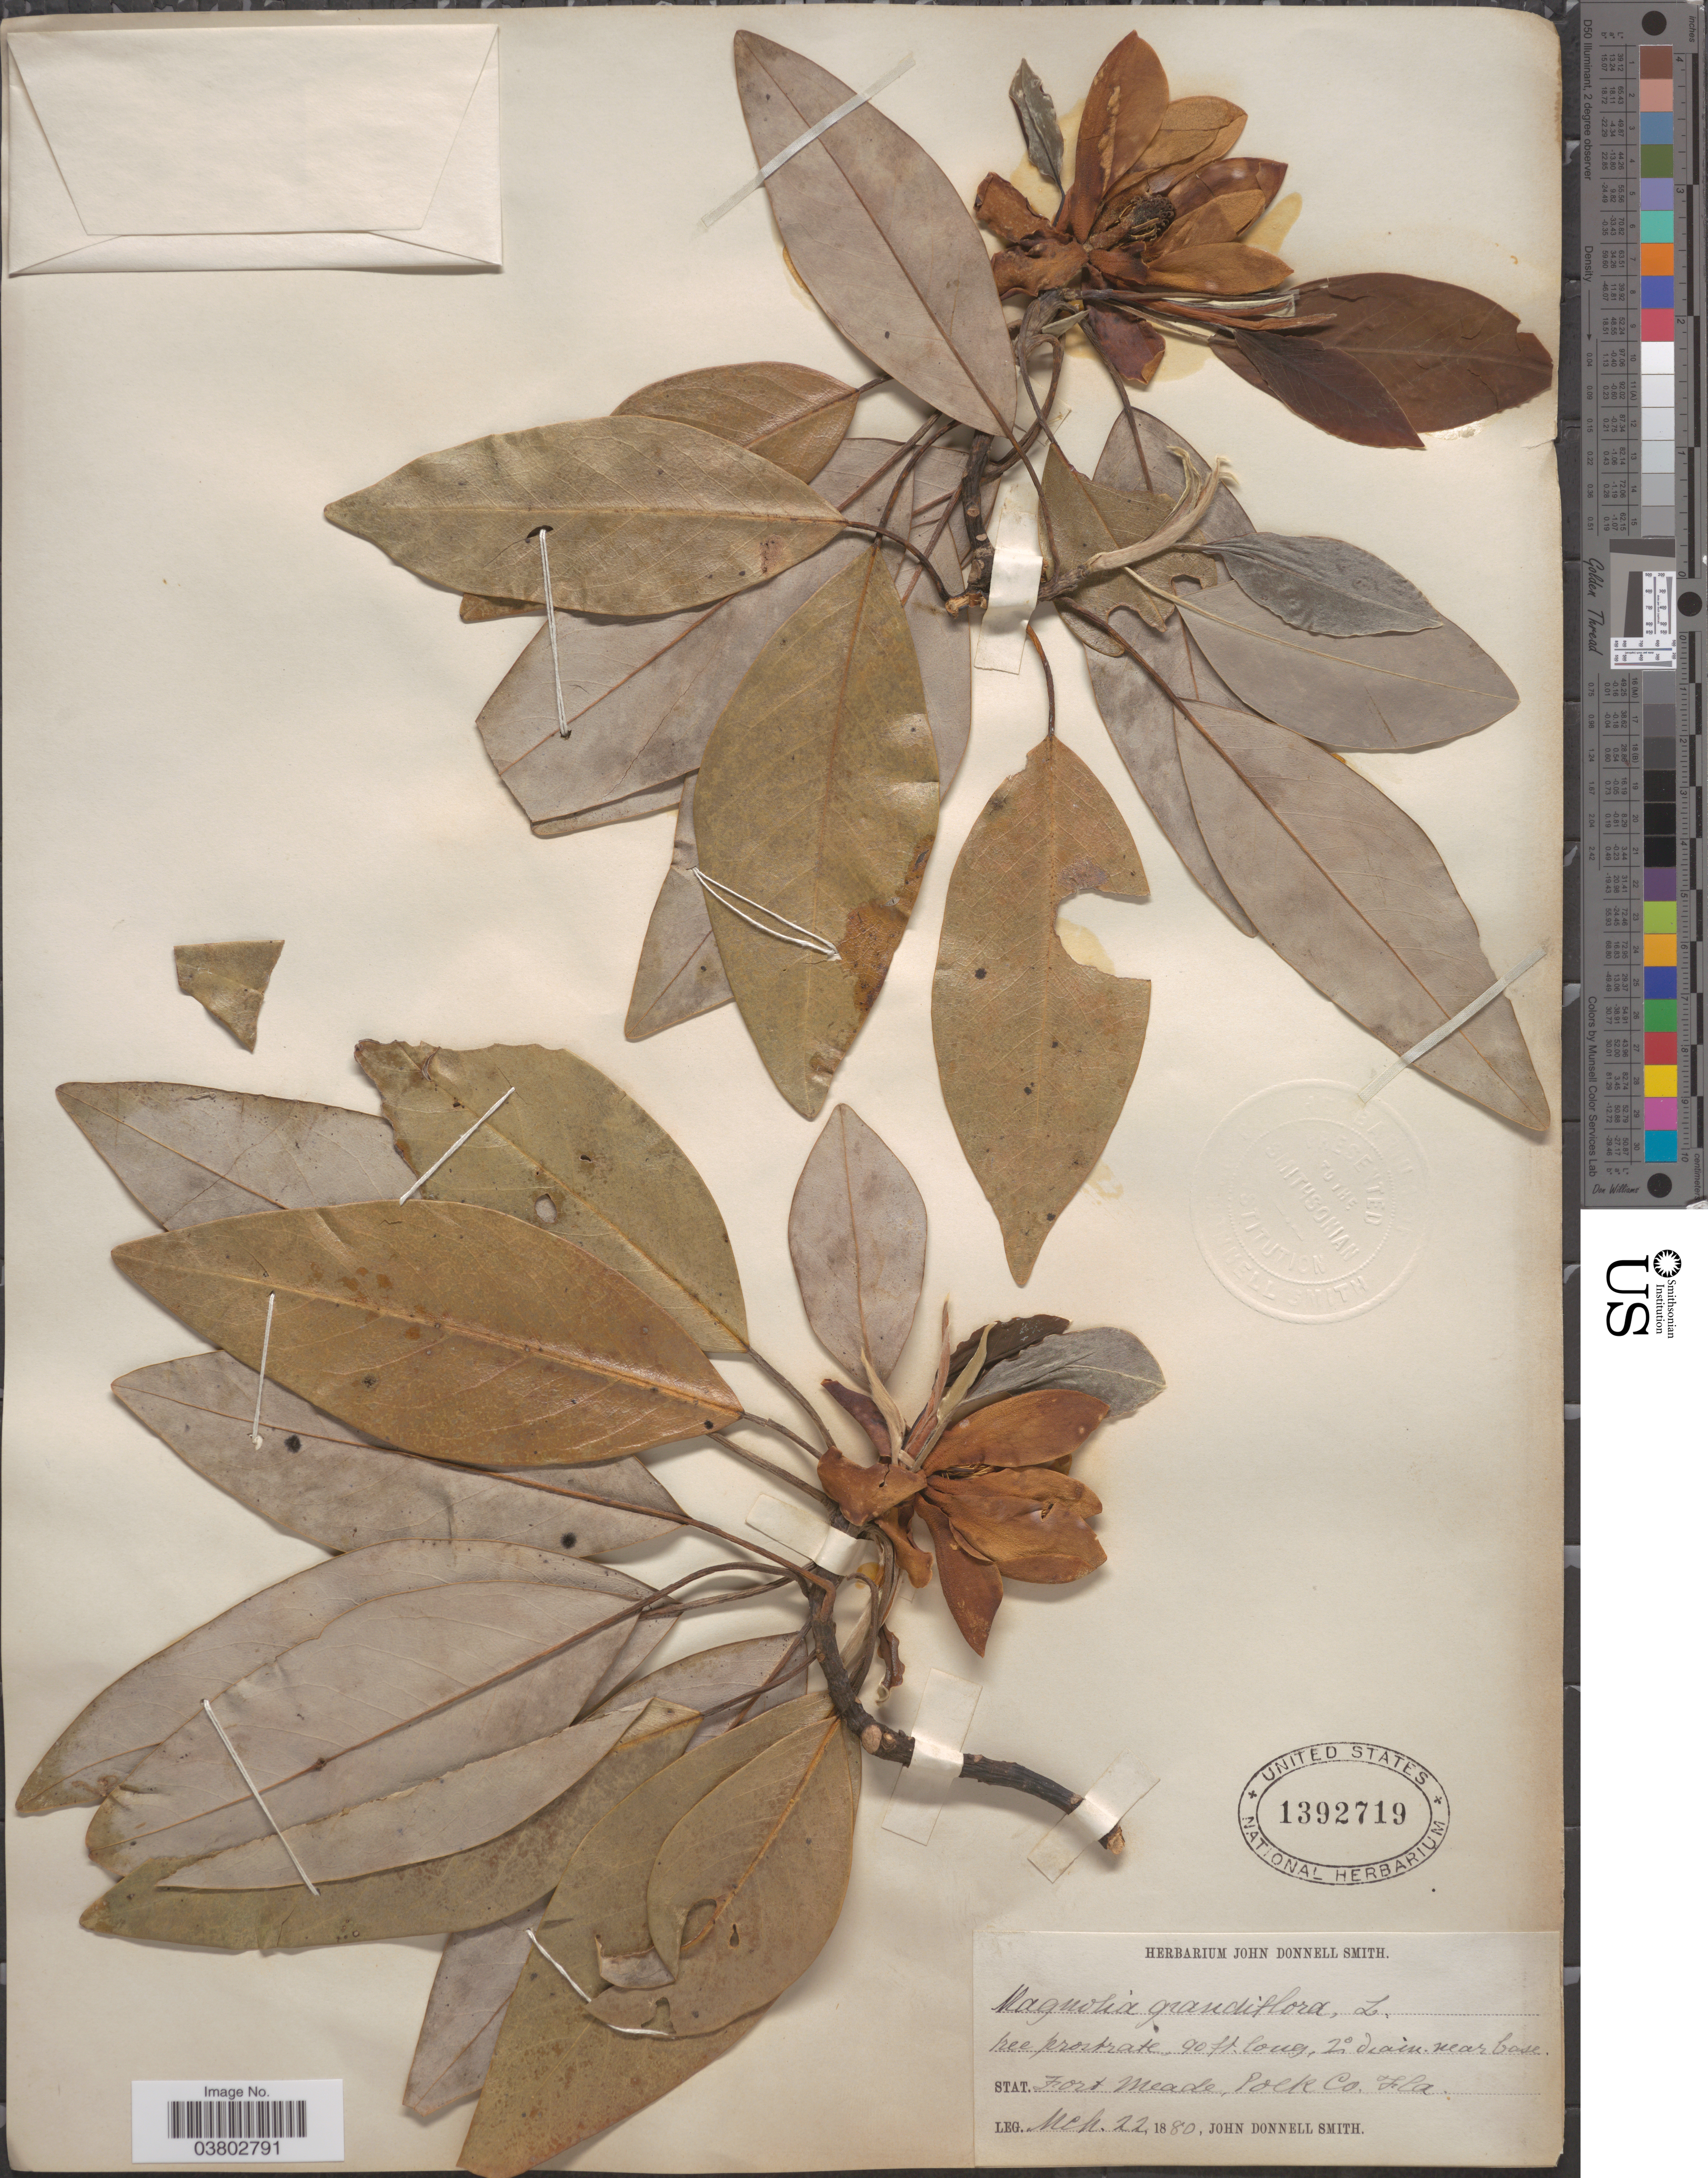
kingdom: Plantae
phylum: Tracheophyta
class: Magnoliopsida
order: Magnoliales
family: Magnoliaceae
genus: Magnolia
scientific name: Magnolia virginiana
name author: L.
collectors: J. Donnell Smith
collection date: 1880-03-22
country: United States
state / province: Florida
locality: Stat. Fort Meade, Polk Co.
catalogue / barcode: US 1392719